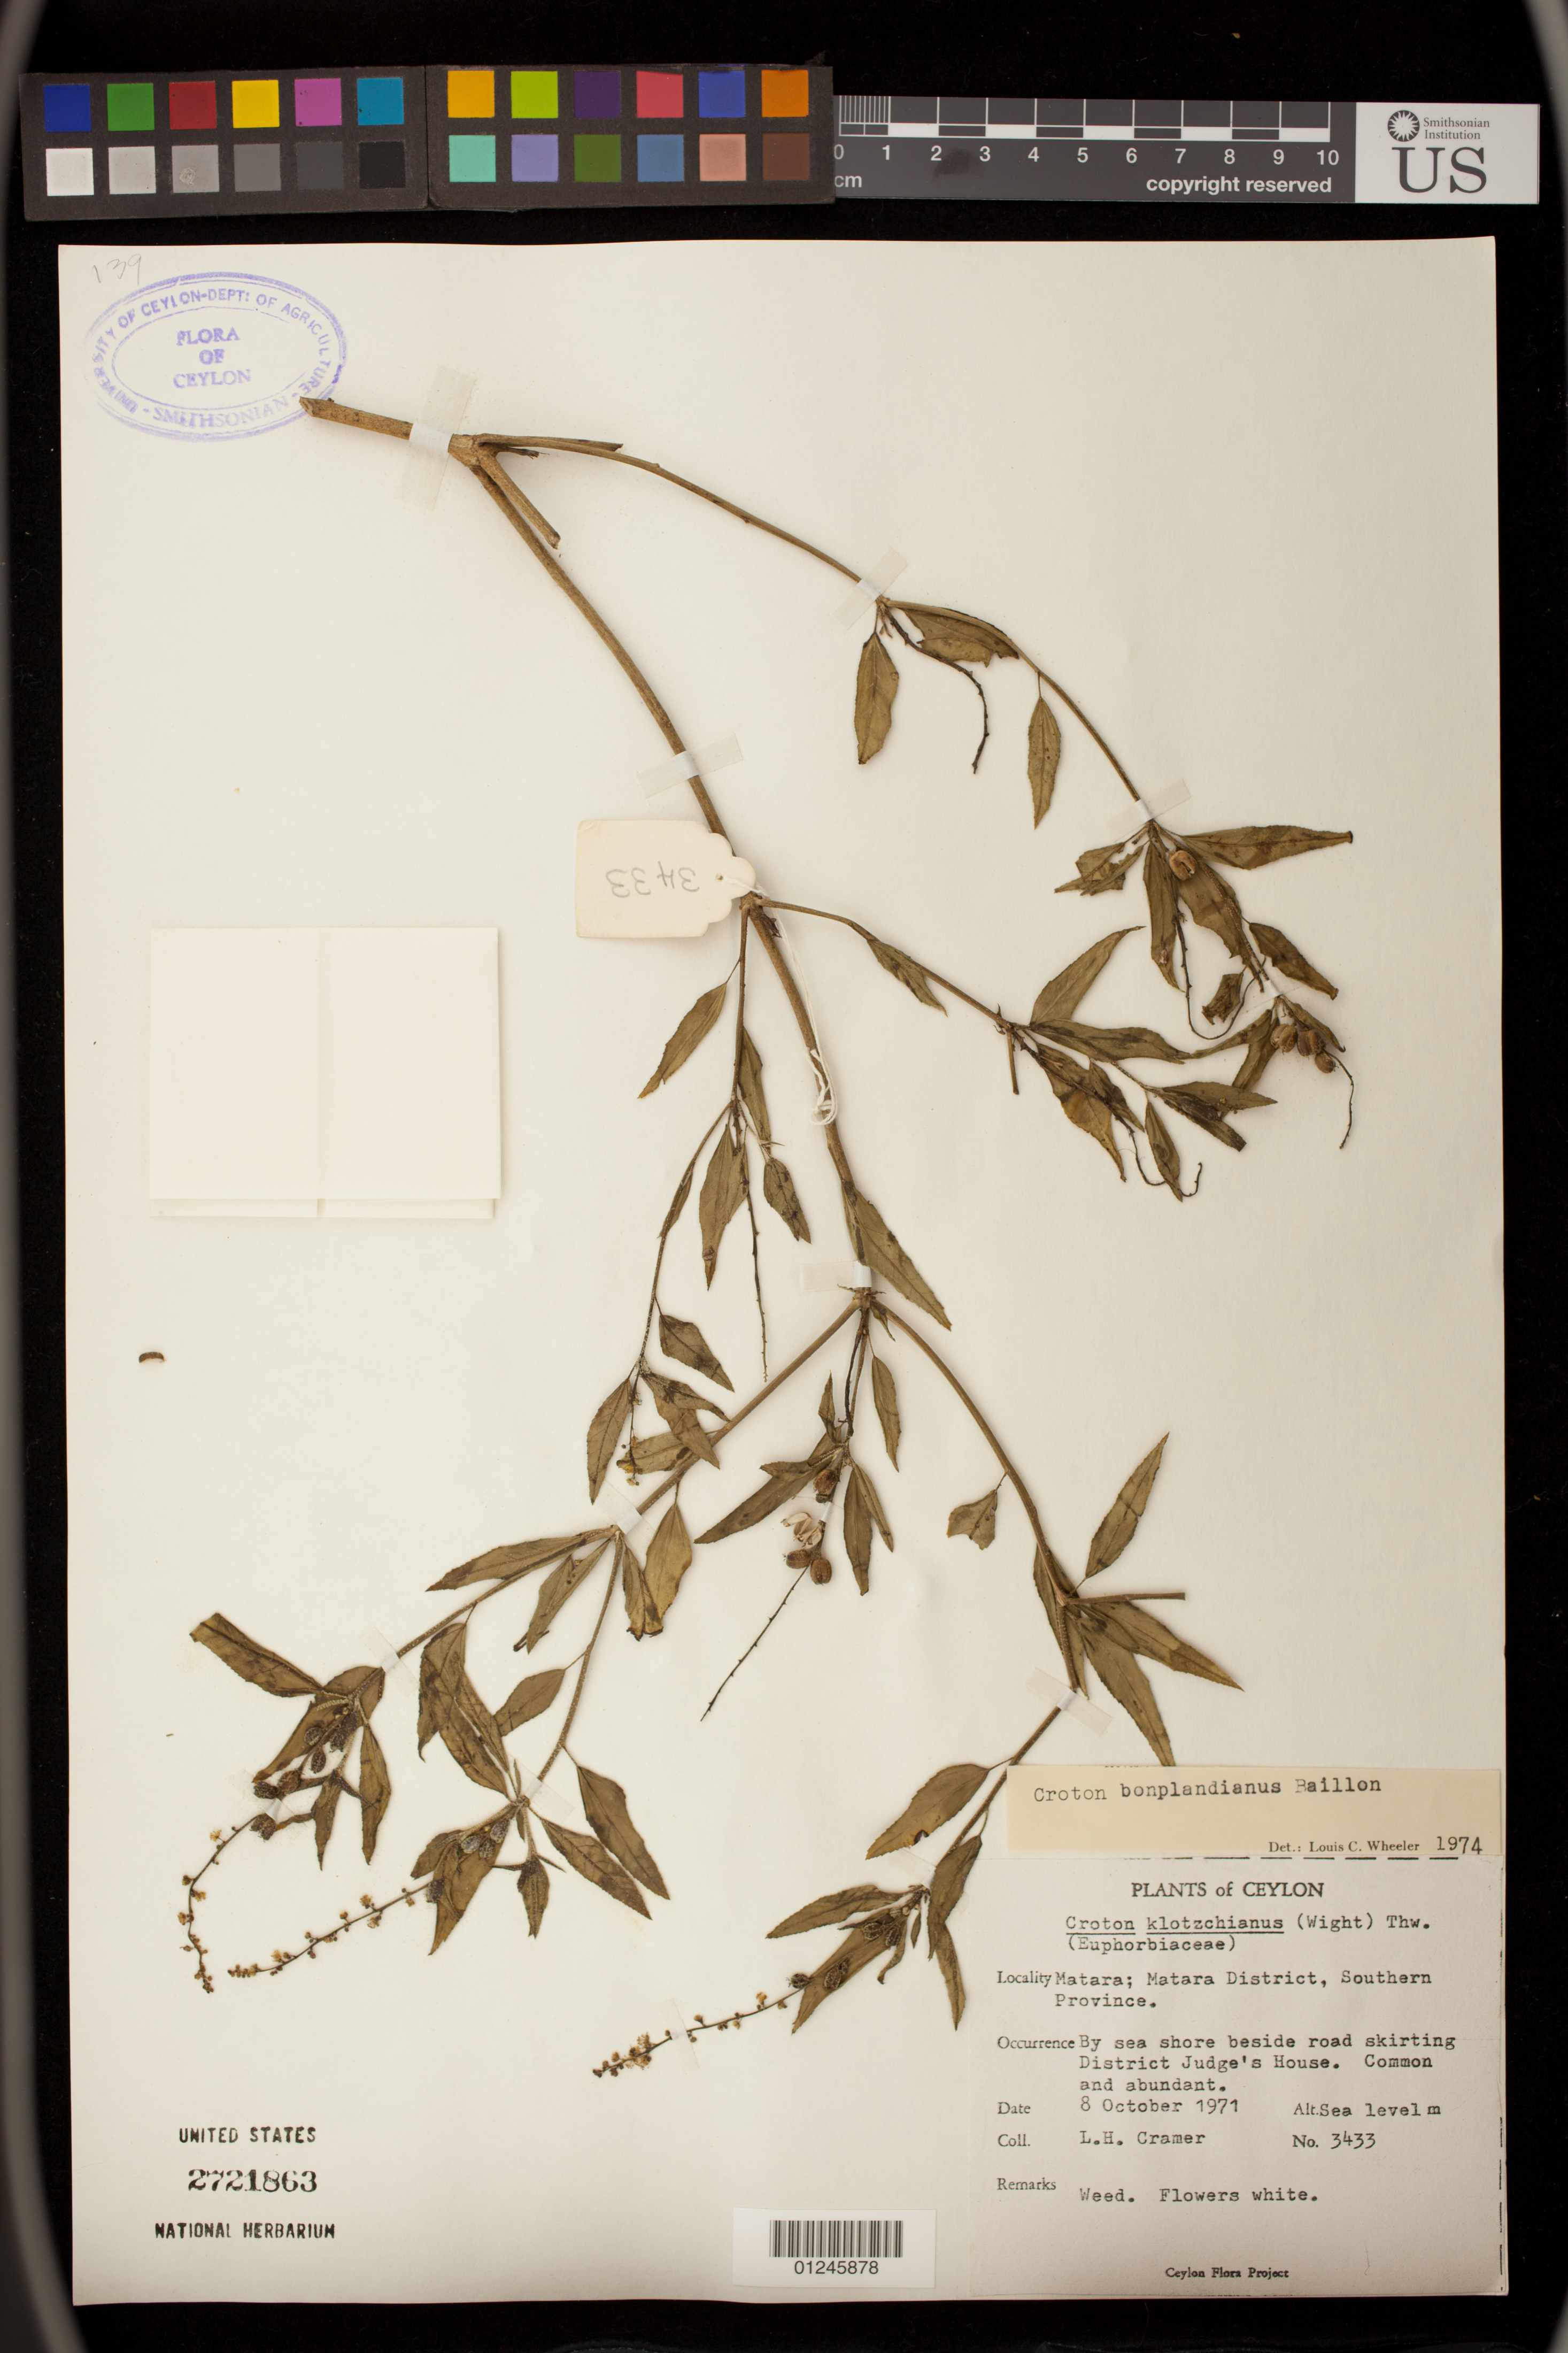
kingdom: Plantae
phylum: Tracheophyta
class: Magnoliopsida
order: Malpighiales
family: Euphorbiaceae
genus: Croton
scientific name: Croton bonplandianus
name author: Baill.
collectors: L. H. Cramer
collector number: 3433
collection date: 1971-10-08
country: Sri Lanka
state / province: Southern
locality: By sea shore beside road skirting District Judge's House.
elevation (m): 0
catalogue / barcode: US 2721863